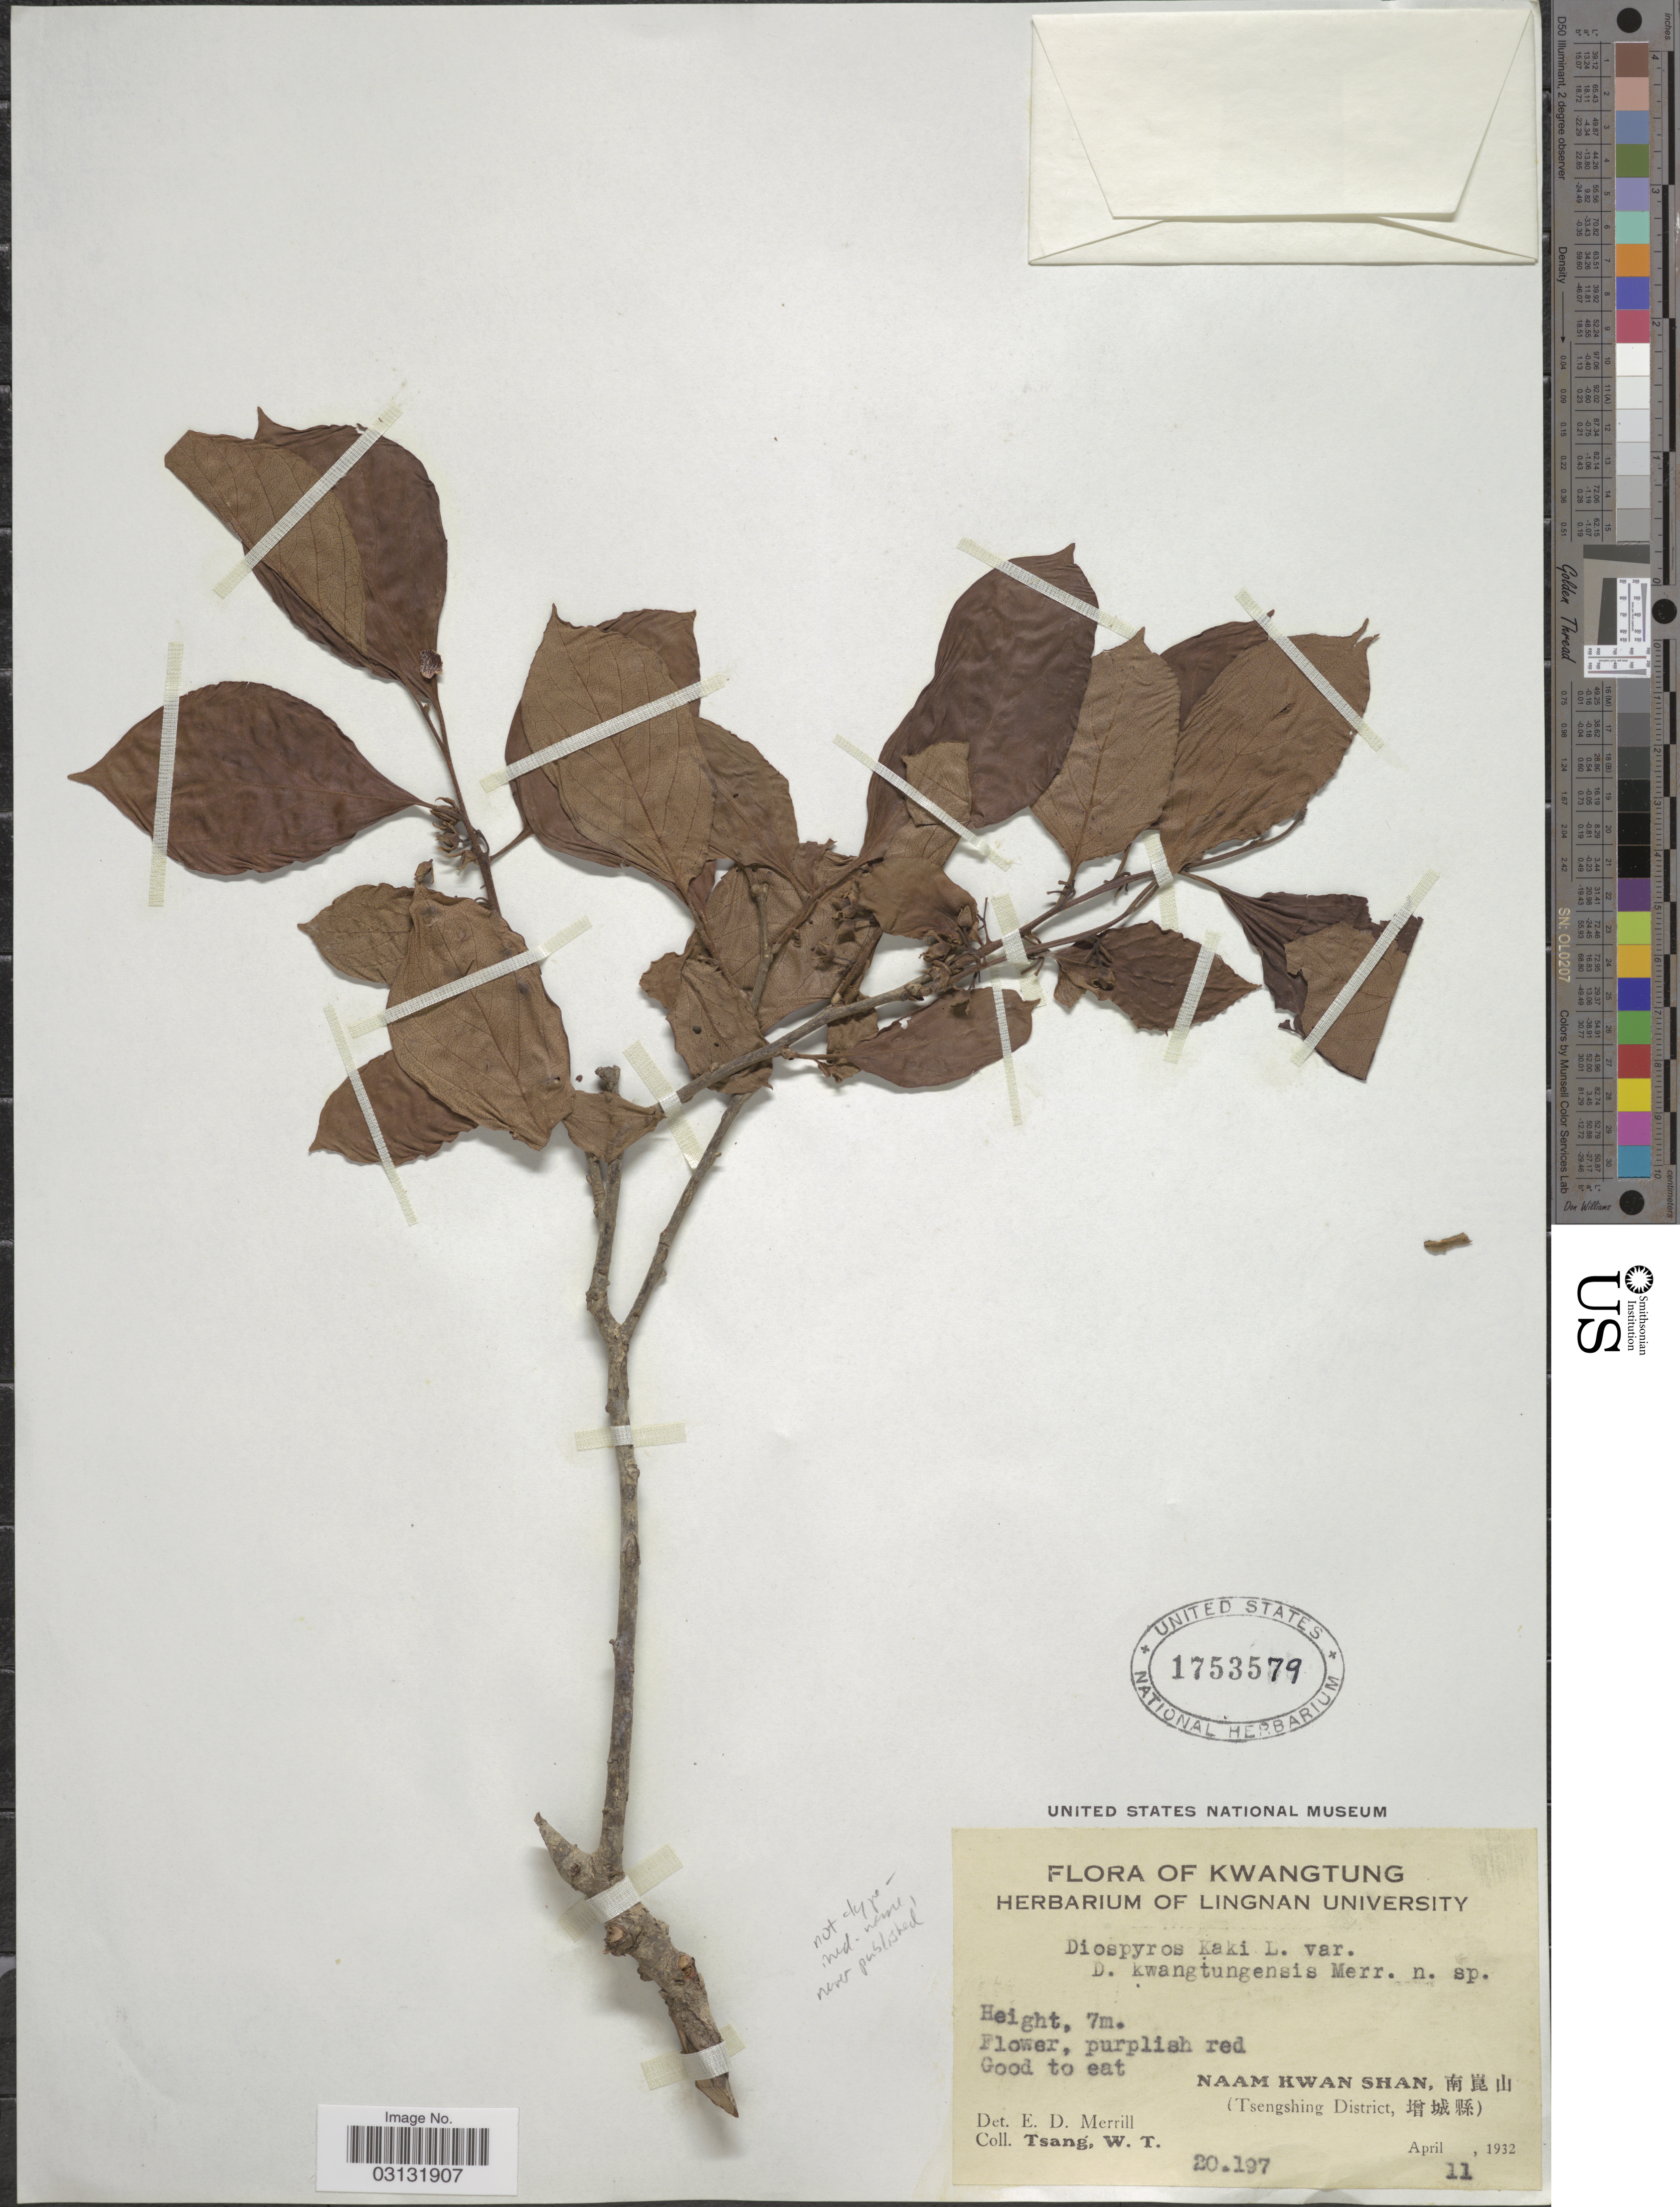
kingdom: Plantae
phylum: Tracheophyta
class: Magnoliopsida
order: Ericales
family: Ebenaceae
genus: Diospyros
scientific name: Diospyros kaki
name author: Thunb.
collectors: W. T. Tsang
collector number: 20197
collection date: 1932-04-11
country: China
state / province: Guangdong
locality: Kwangtung. Naam Kwan Shan, (Tsengshing District).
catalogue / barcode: US 1753579